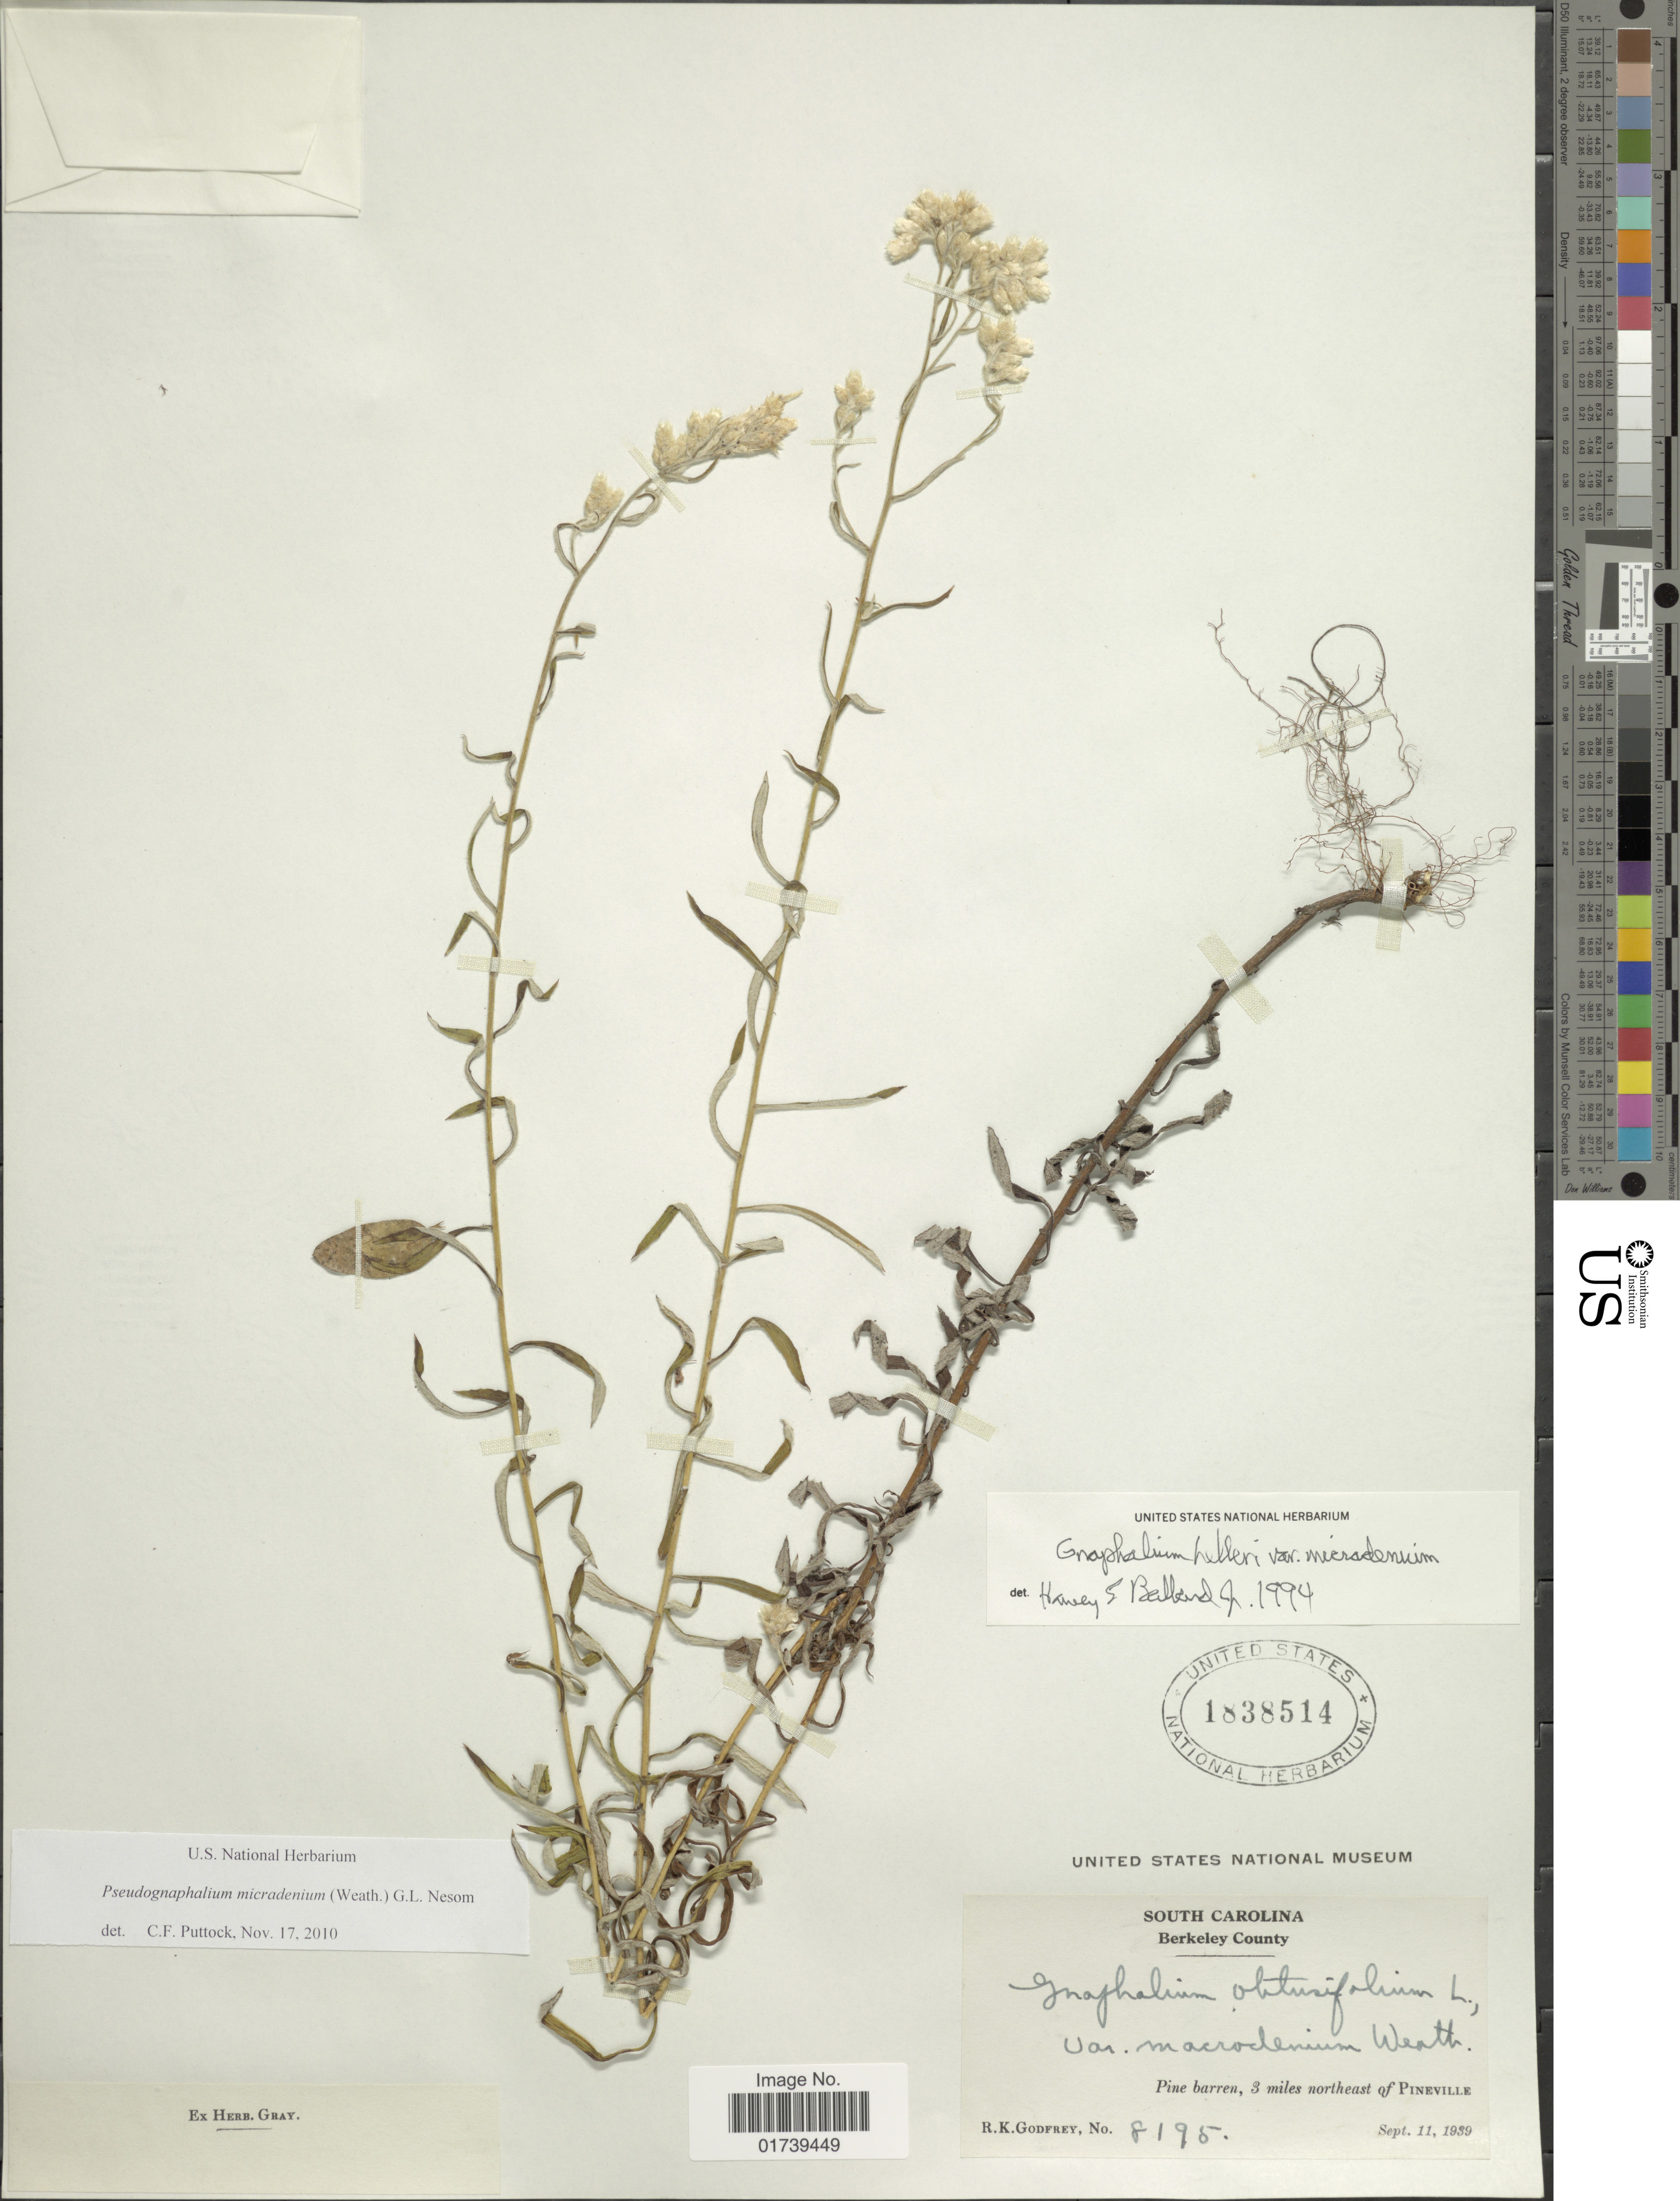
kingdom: Plantae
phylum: Tracheophyta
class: Magnoliopsida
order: Asterales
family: Asteraceae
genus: Pseudognaphalium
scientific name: Pseudognaphalium micradenium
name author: (Weath.) G.L. Nesom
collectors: R. K. Godfrey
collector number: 8195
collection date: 1939-09-11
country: United States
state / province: South Carolina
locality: Berkeley County, Pine barren, 3 miles northeast of Pineville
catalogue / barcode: US 1838514